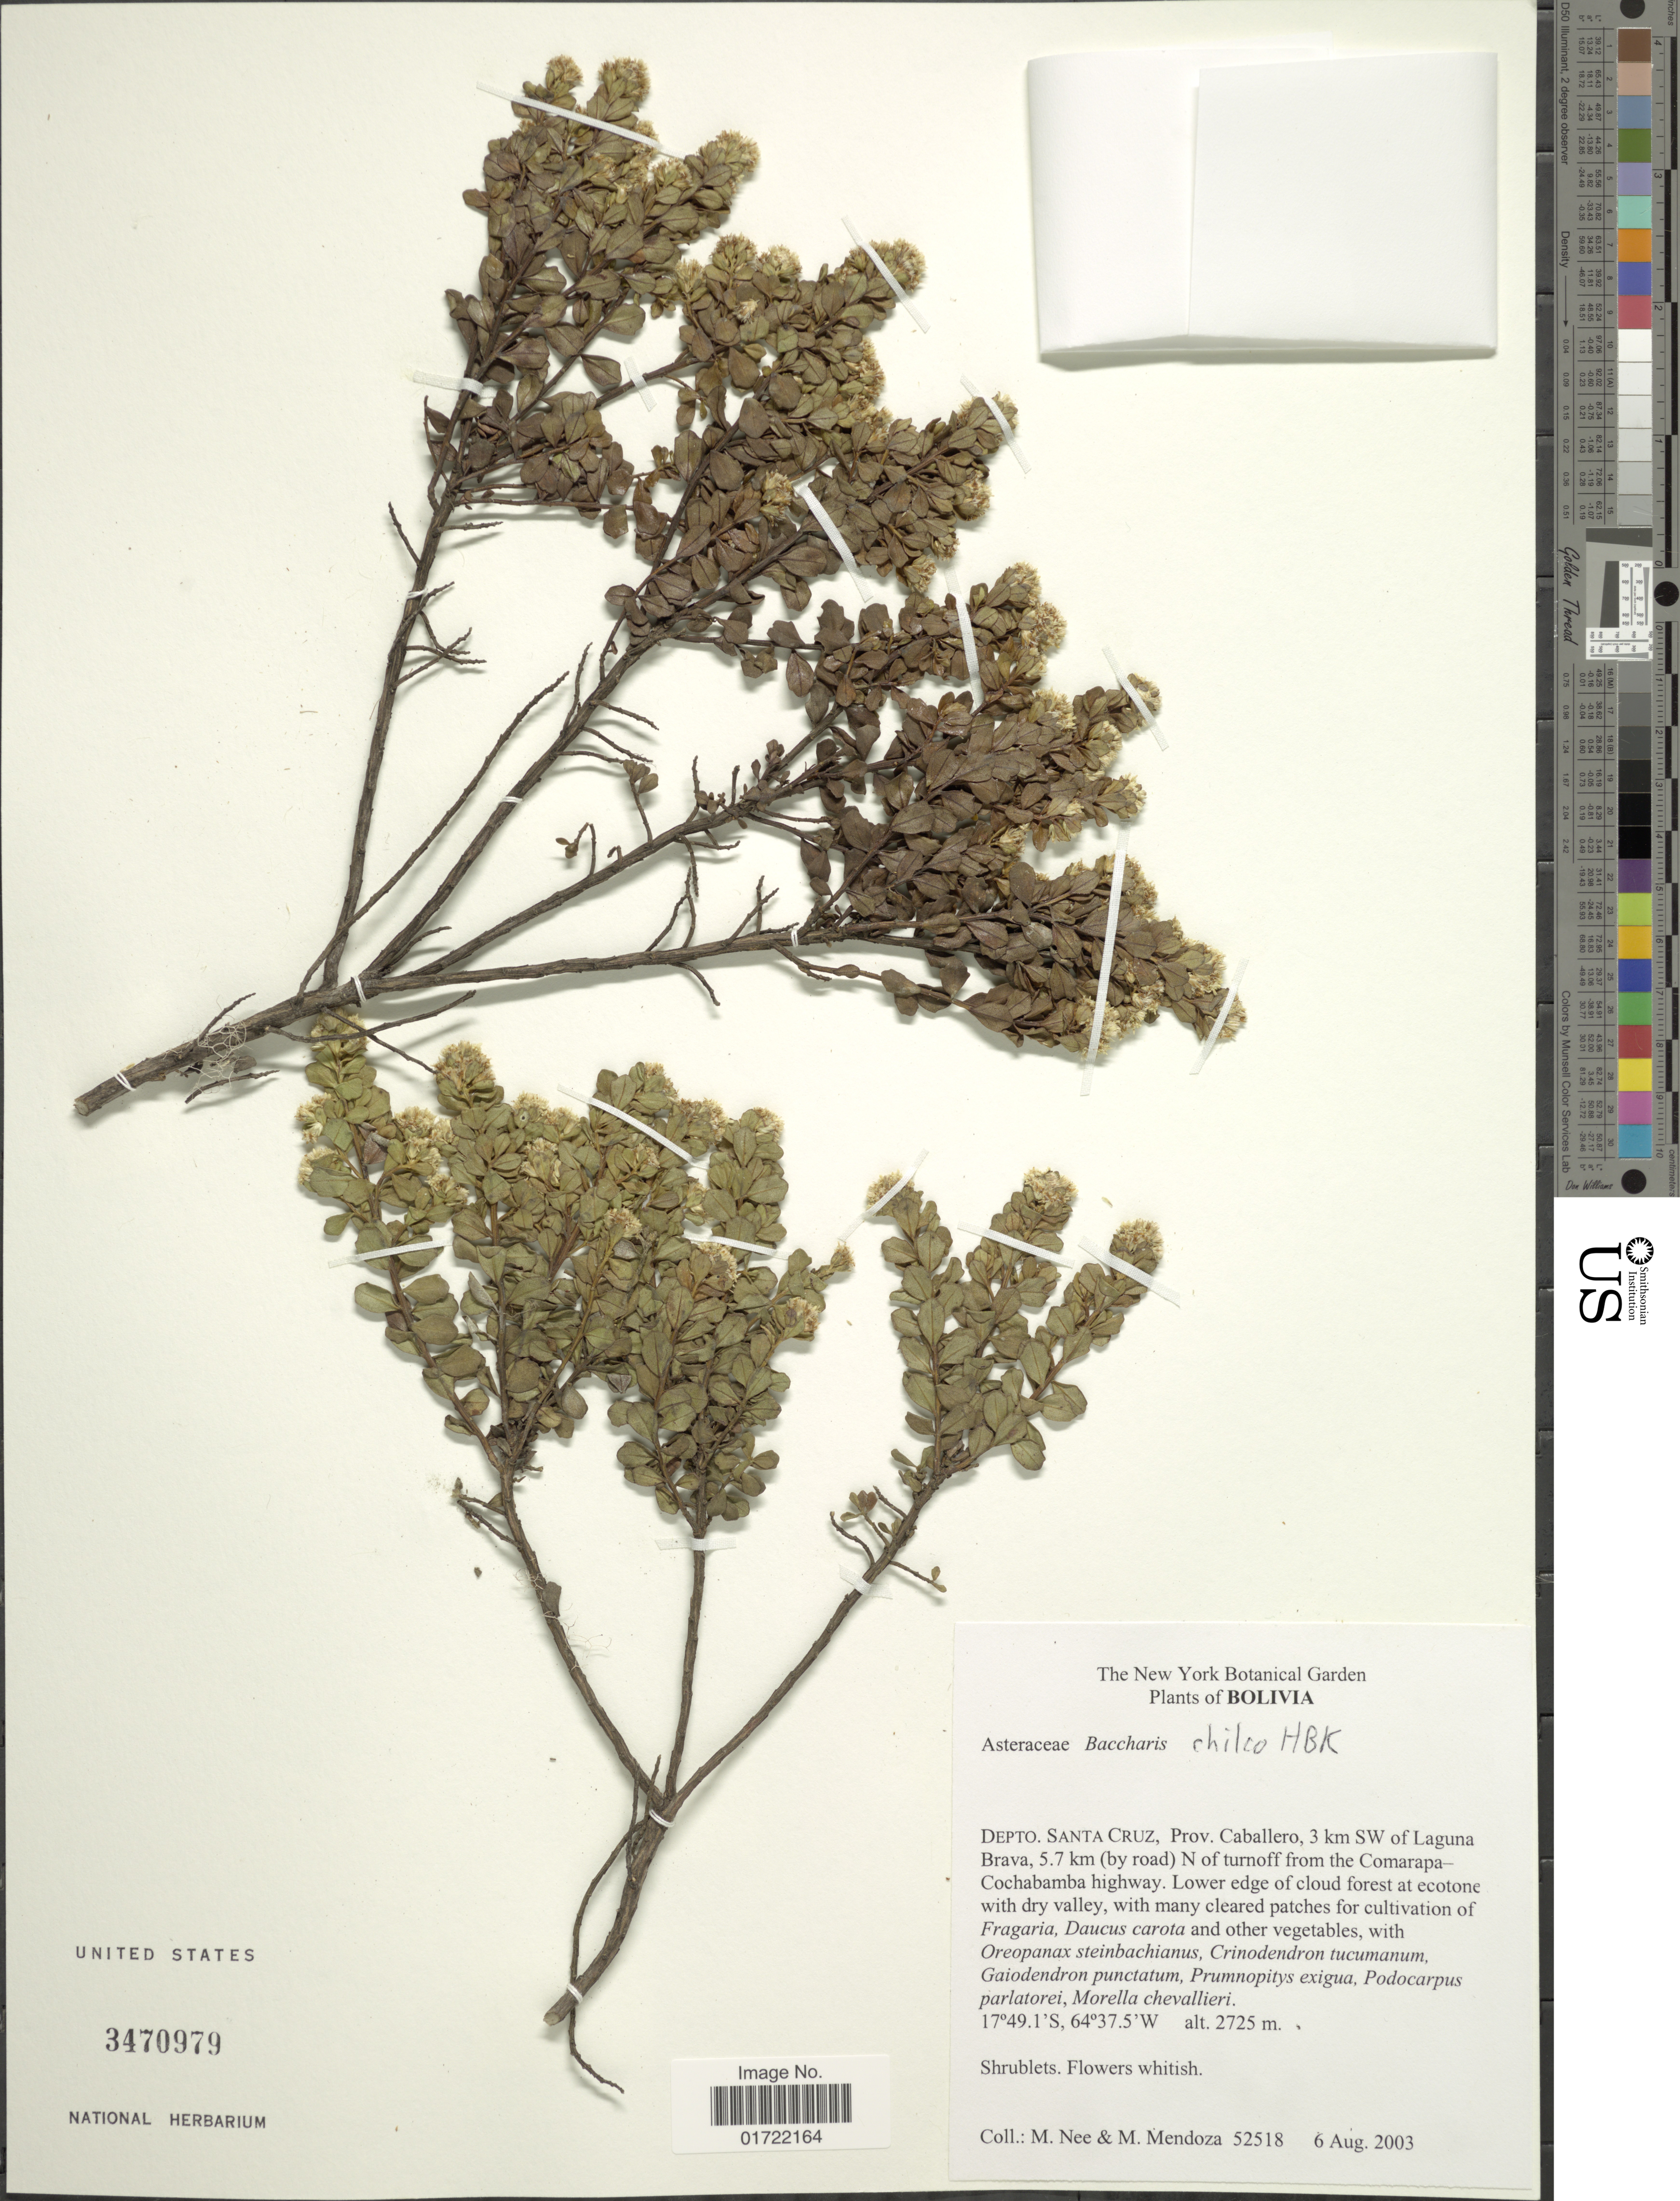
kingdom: Plantae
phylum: Tracheophyta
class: Magnoliopsida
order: Asterales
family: Asteraceae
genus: Baccharis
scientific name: Baccharis chilco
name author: Kunth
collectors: M. Nee & M. Mendoza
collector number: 52518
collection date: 2003-08-06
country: Bolivia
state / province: Santa Cruz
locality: Depto. Santa Cruz, Prov. Caballero, 3 km SW of Laguna Brava, 5.7 km (by road) N of turnoff from the Comarapa Cochabamba highway, Lower edge of cloud at ecotone with dry valley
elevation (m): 2725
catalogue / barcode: US 3470979